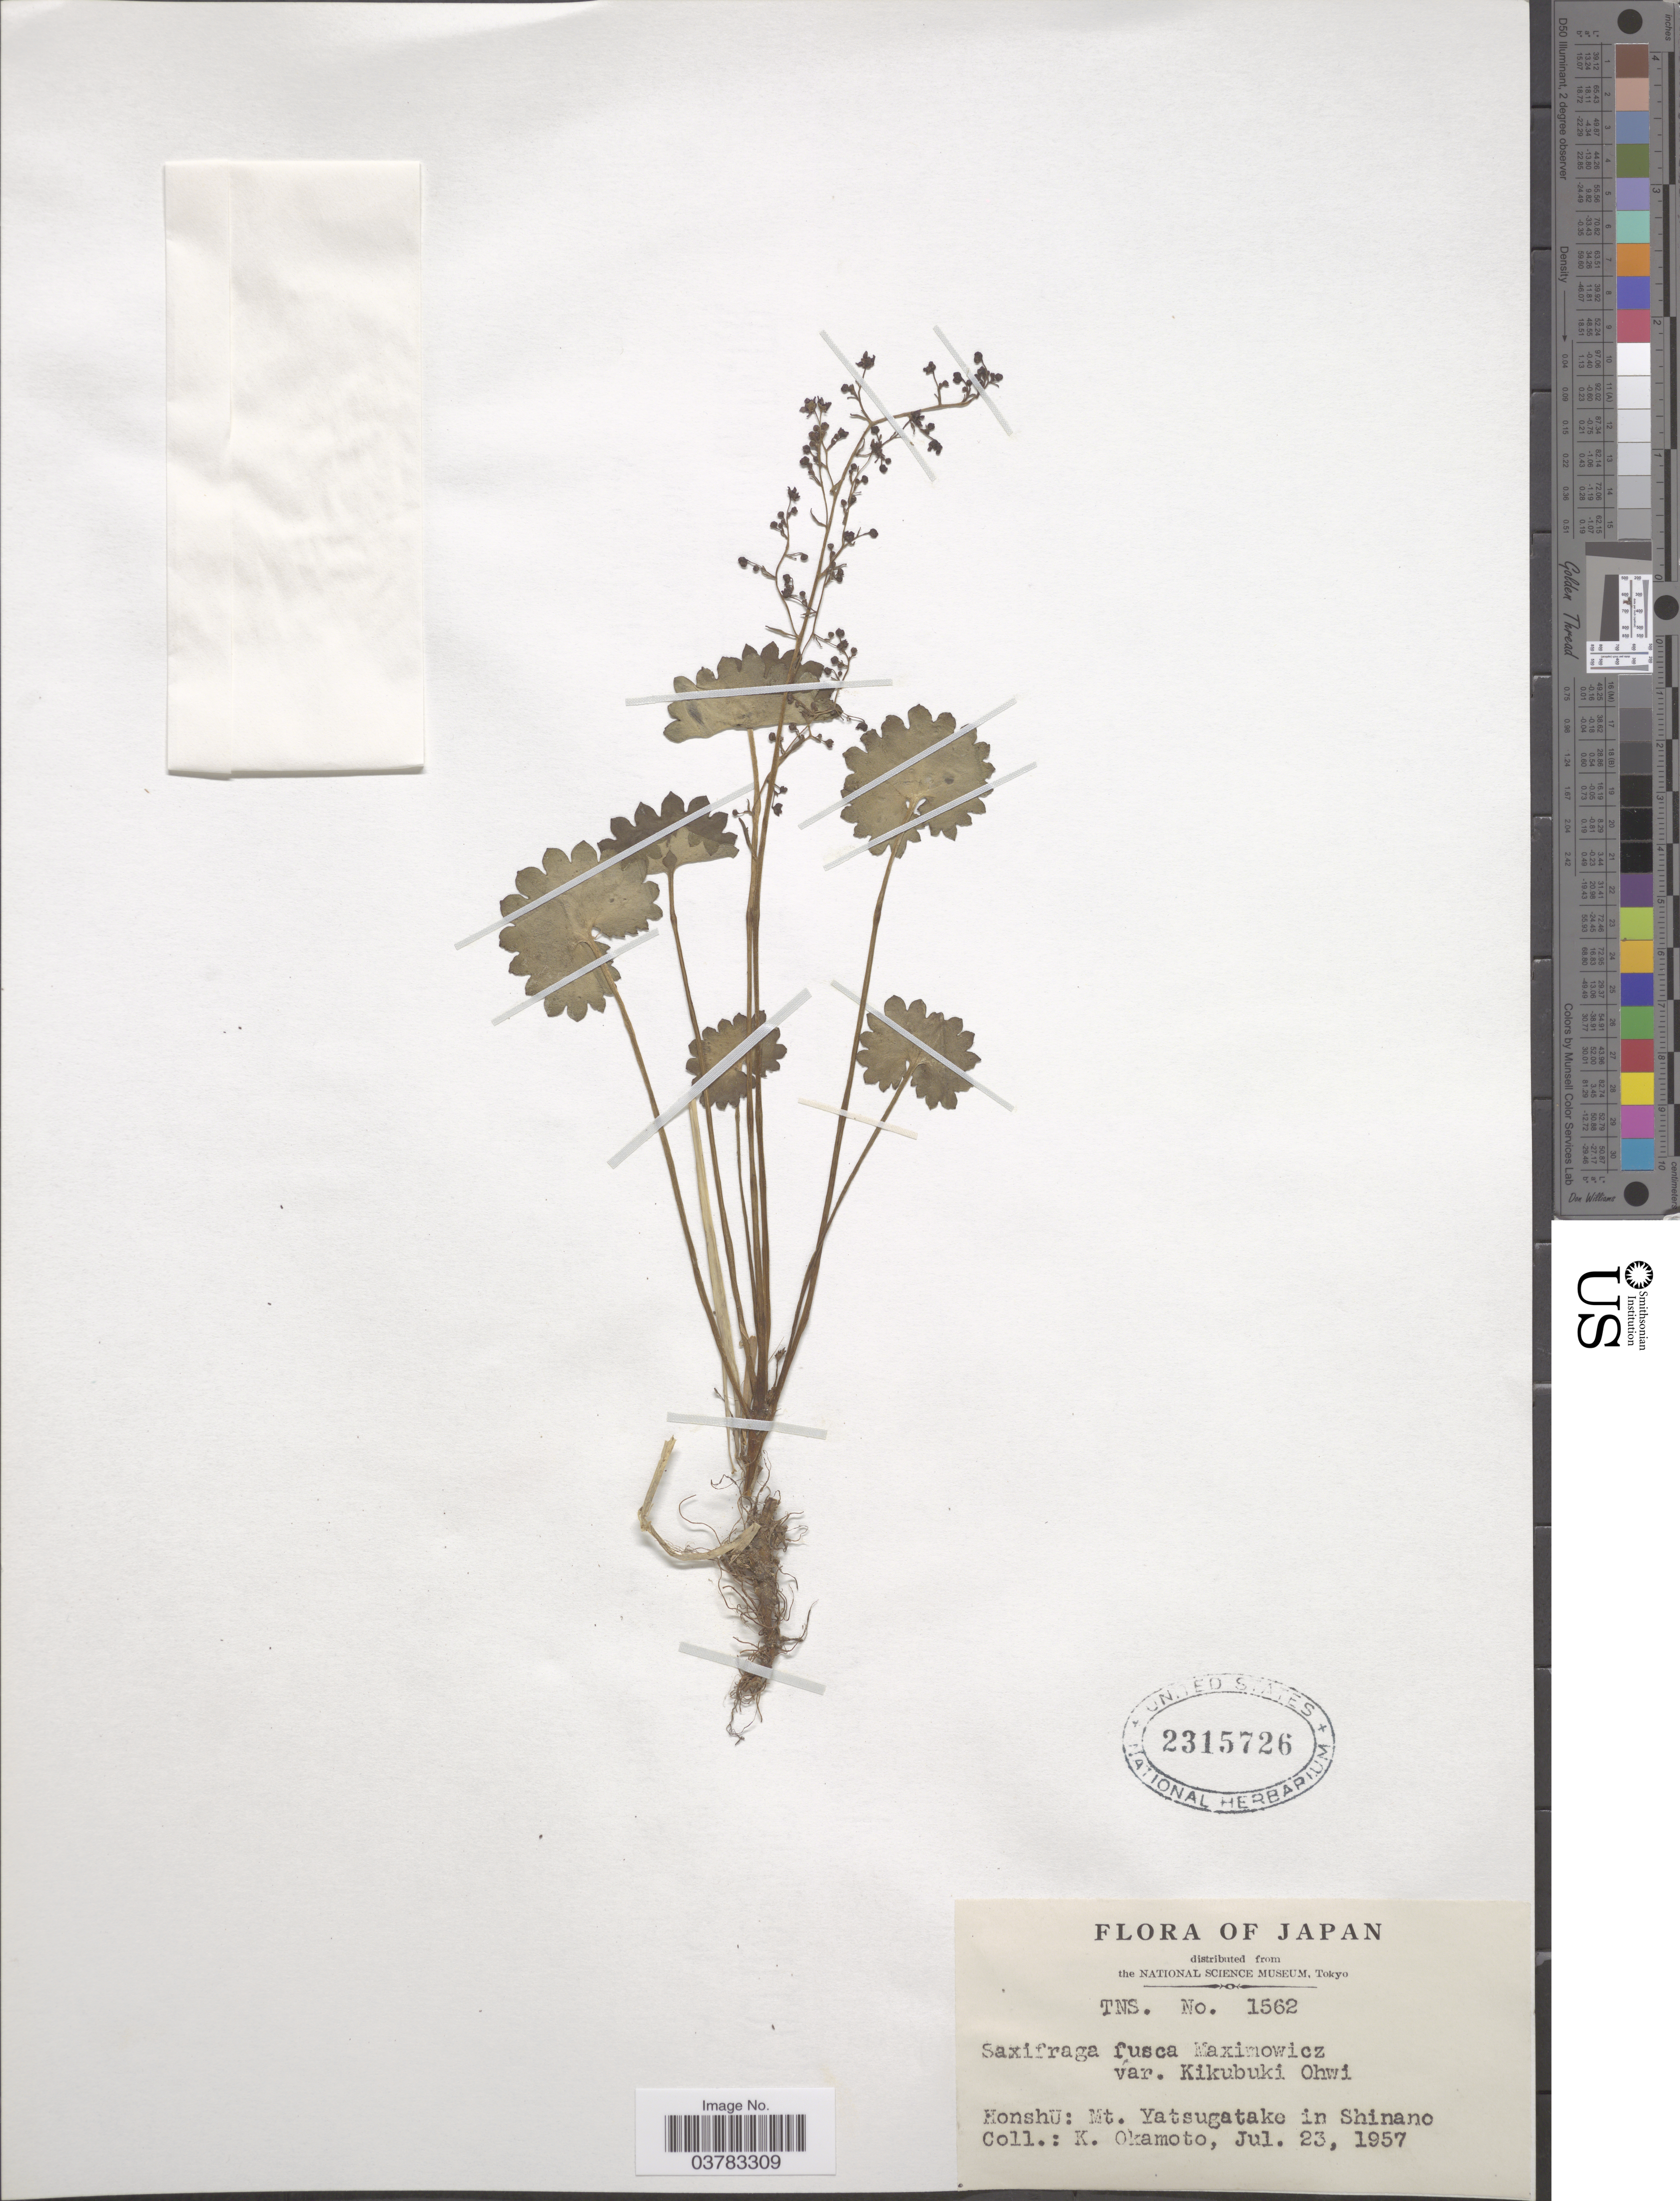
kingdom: Plantae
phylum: Tracheophyta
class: Magnoliopsida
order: Saxifragales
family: Saxifragaceae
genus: Micranthes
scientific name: Micranthes fusca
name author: (Maxim.) S. Akiyama & H. Ohba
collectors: K. Okamoto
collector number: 1562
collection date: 1957-07-23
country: Japan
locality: Honshu: Mt. Yatsugatake in Shinano.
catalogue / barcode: US 2315726